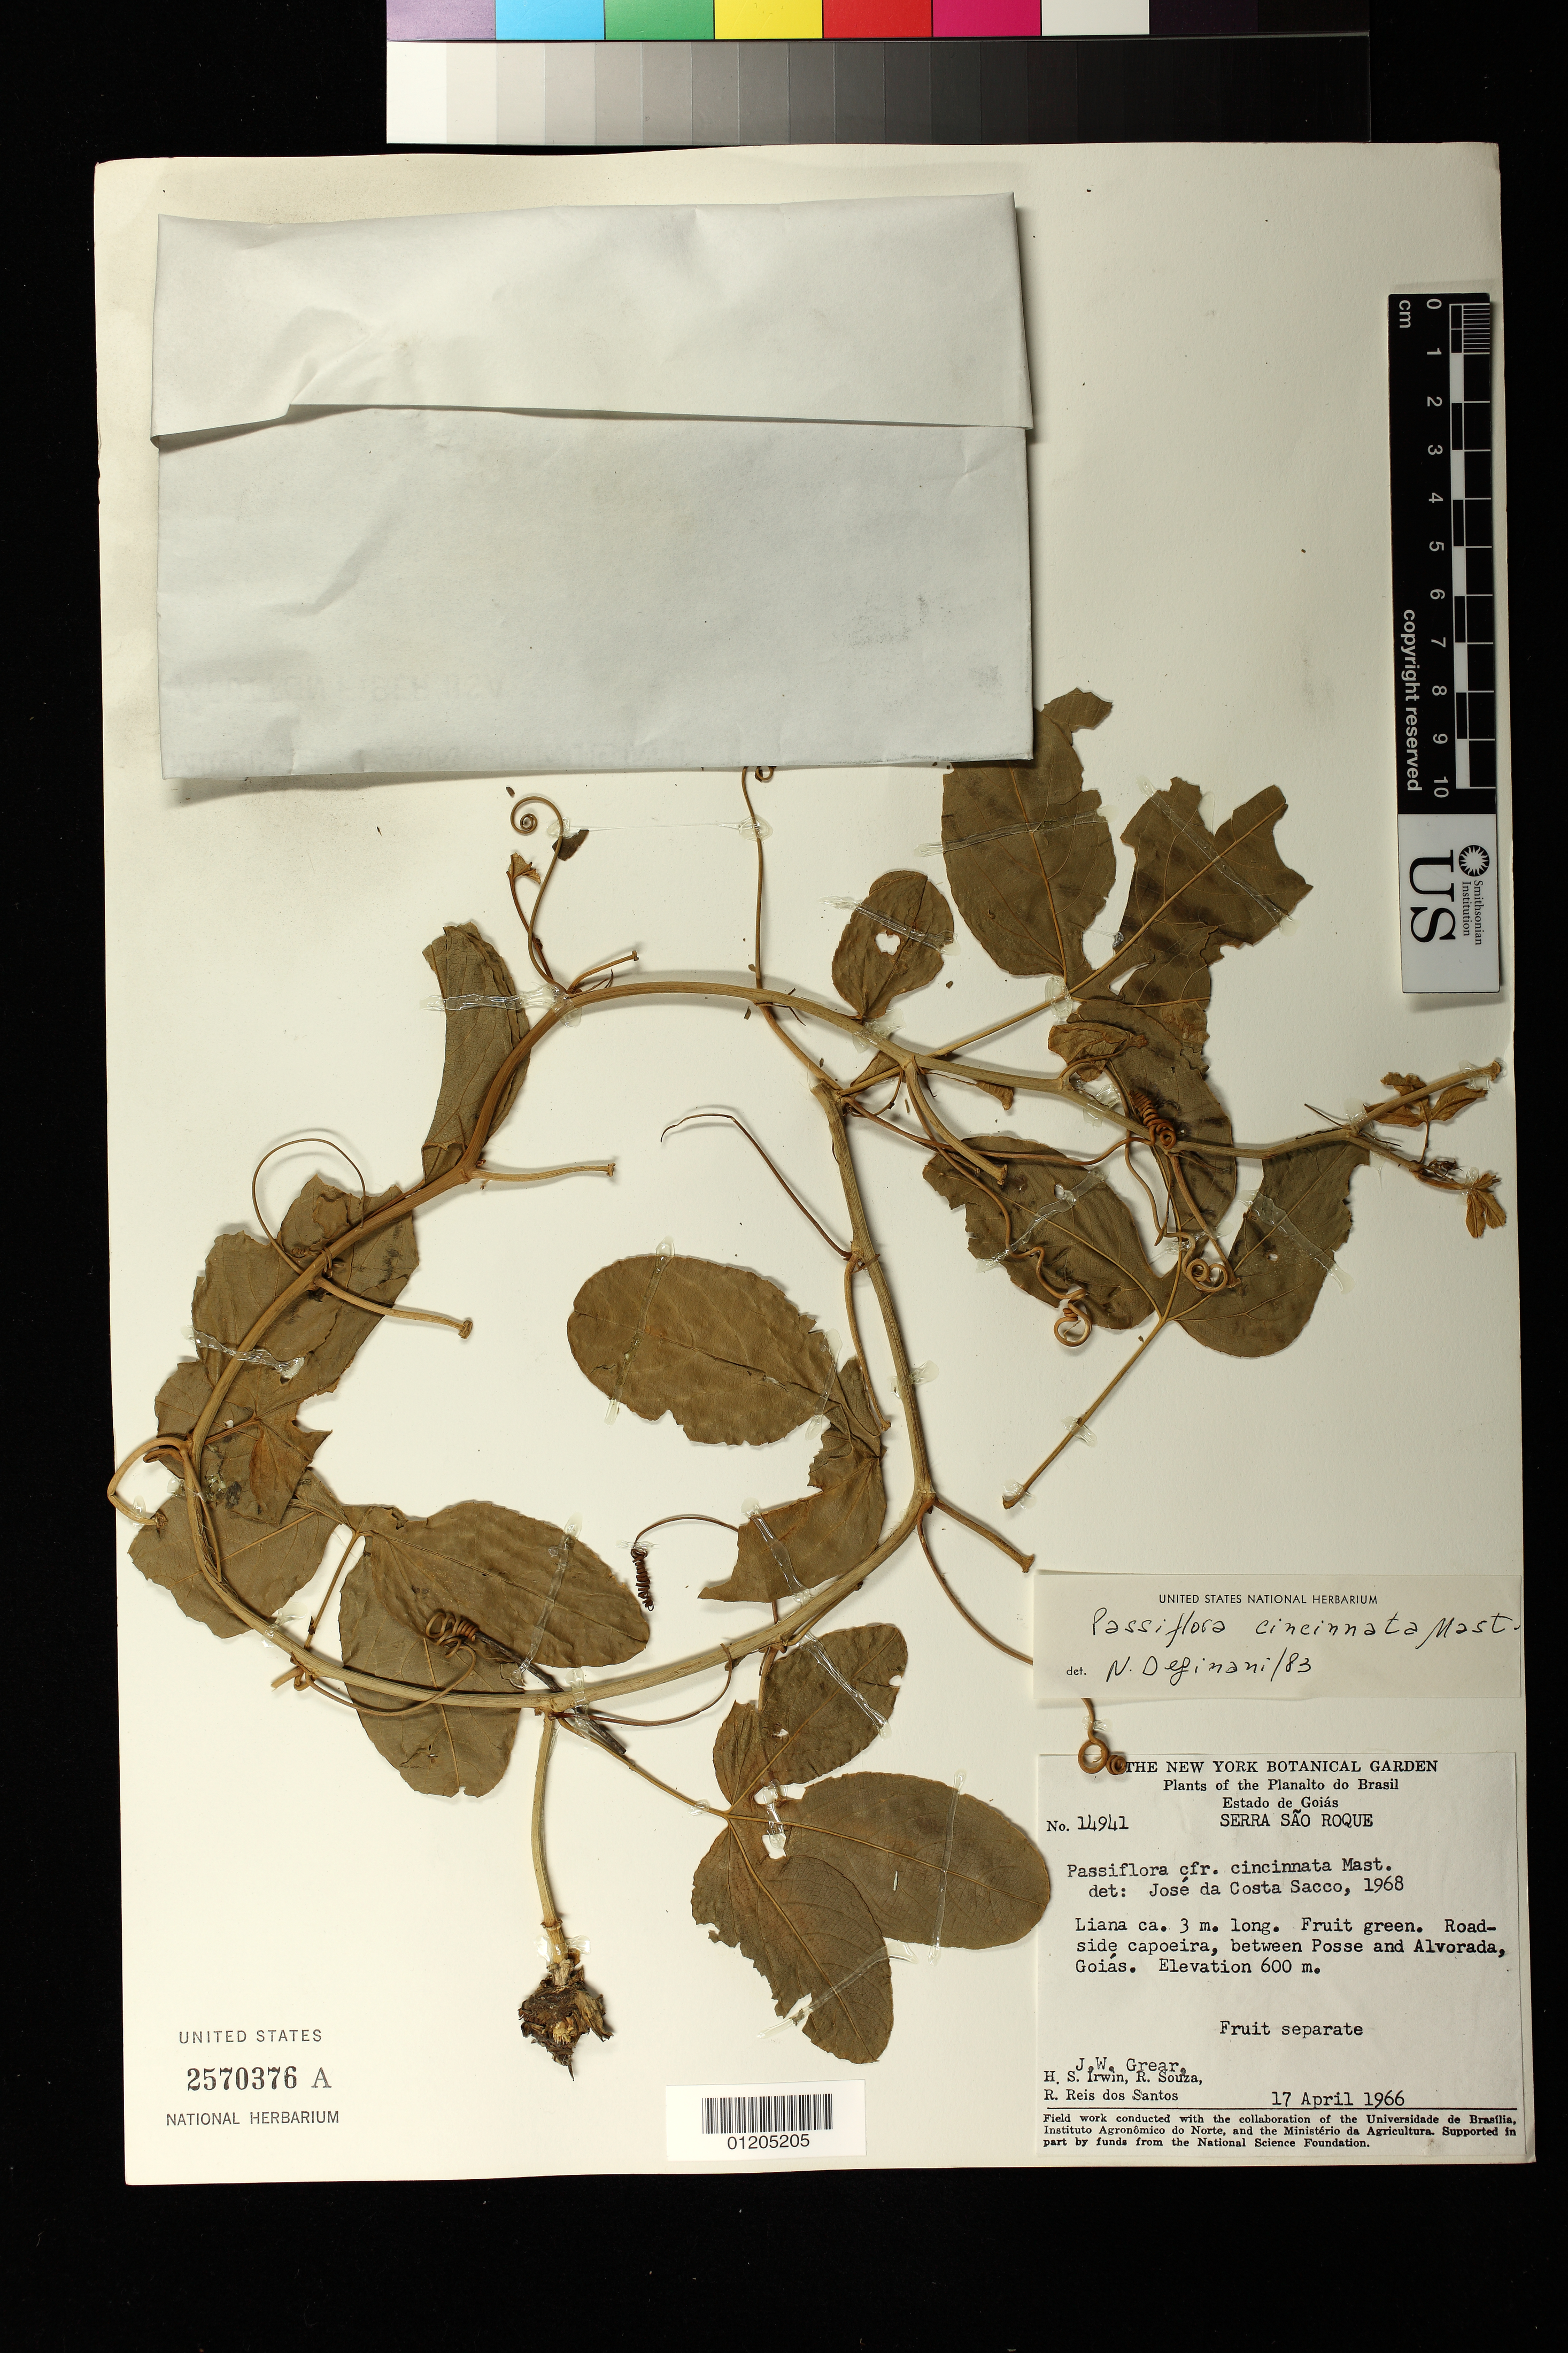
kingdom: Plantae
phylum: Tracheophyta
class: Magnoliopsida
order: Malpighiales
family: Passifloraceae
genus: Passiflora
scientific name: Passiflora cincinnata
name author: Mast.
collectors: J. W. Grear, H. Irwin, R. Reis dos Santos & R. Reis dos Santos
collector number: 14941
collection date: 1966-04-17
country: Brazil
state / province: Goias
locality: Roadside capoeira, between Posse and Alvorada.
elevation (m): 600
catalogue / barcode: US 2570376A